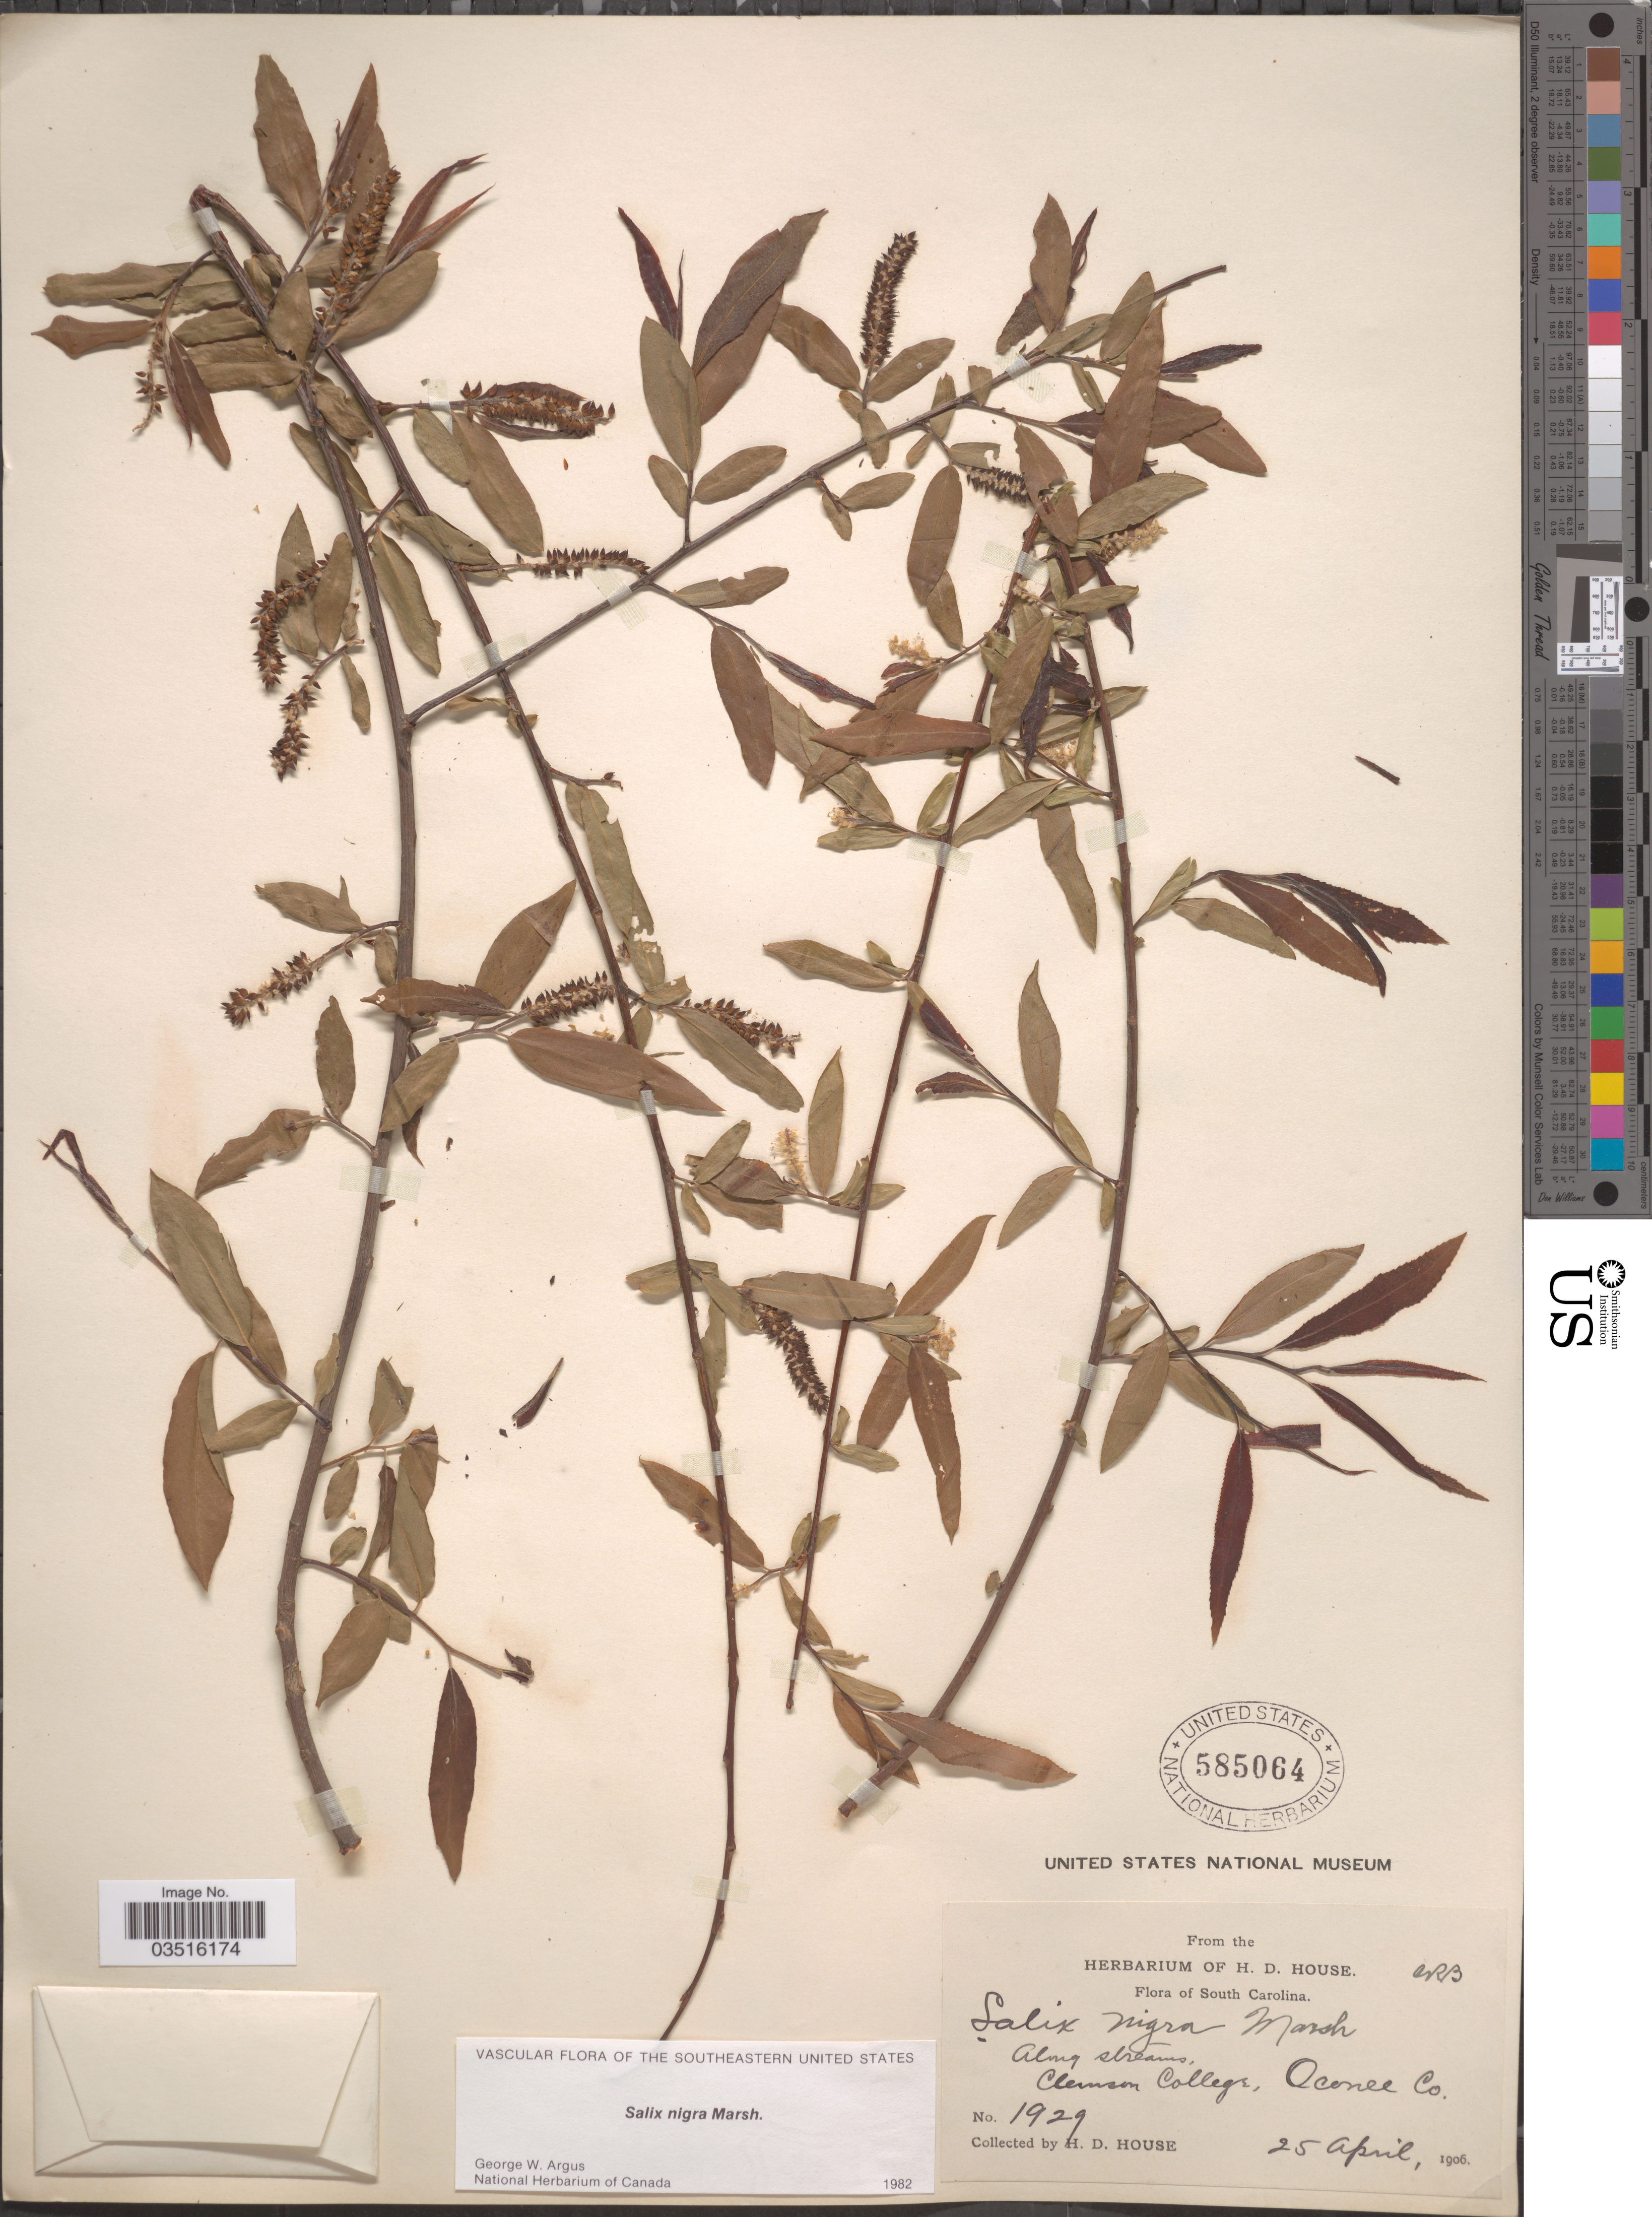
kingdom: Plantae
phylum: Tracheophyta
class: Magnoliopsida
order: Malpighiales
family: Salicaceae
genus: Salix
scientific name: Salix nigra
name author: Marshall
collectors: H. D. House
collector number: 1929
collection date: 1906-04-25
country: United States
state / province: South Carolina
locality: Along streams, Clemson College, Oconee Co.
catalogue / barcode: US 585064